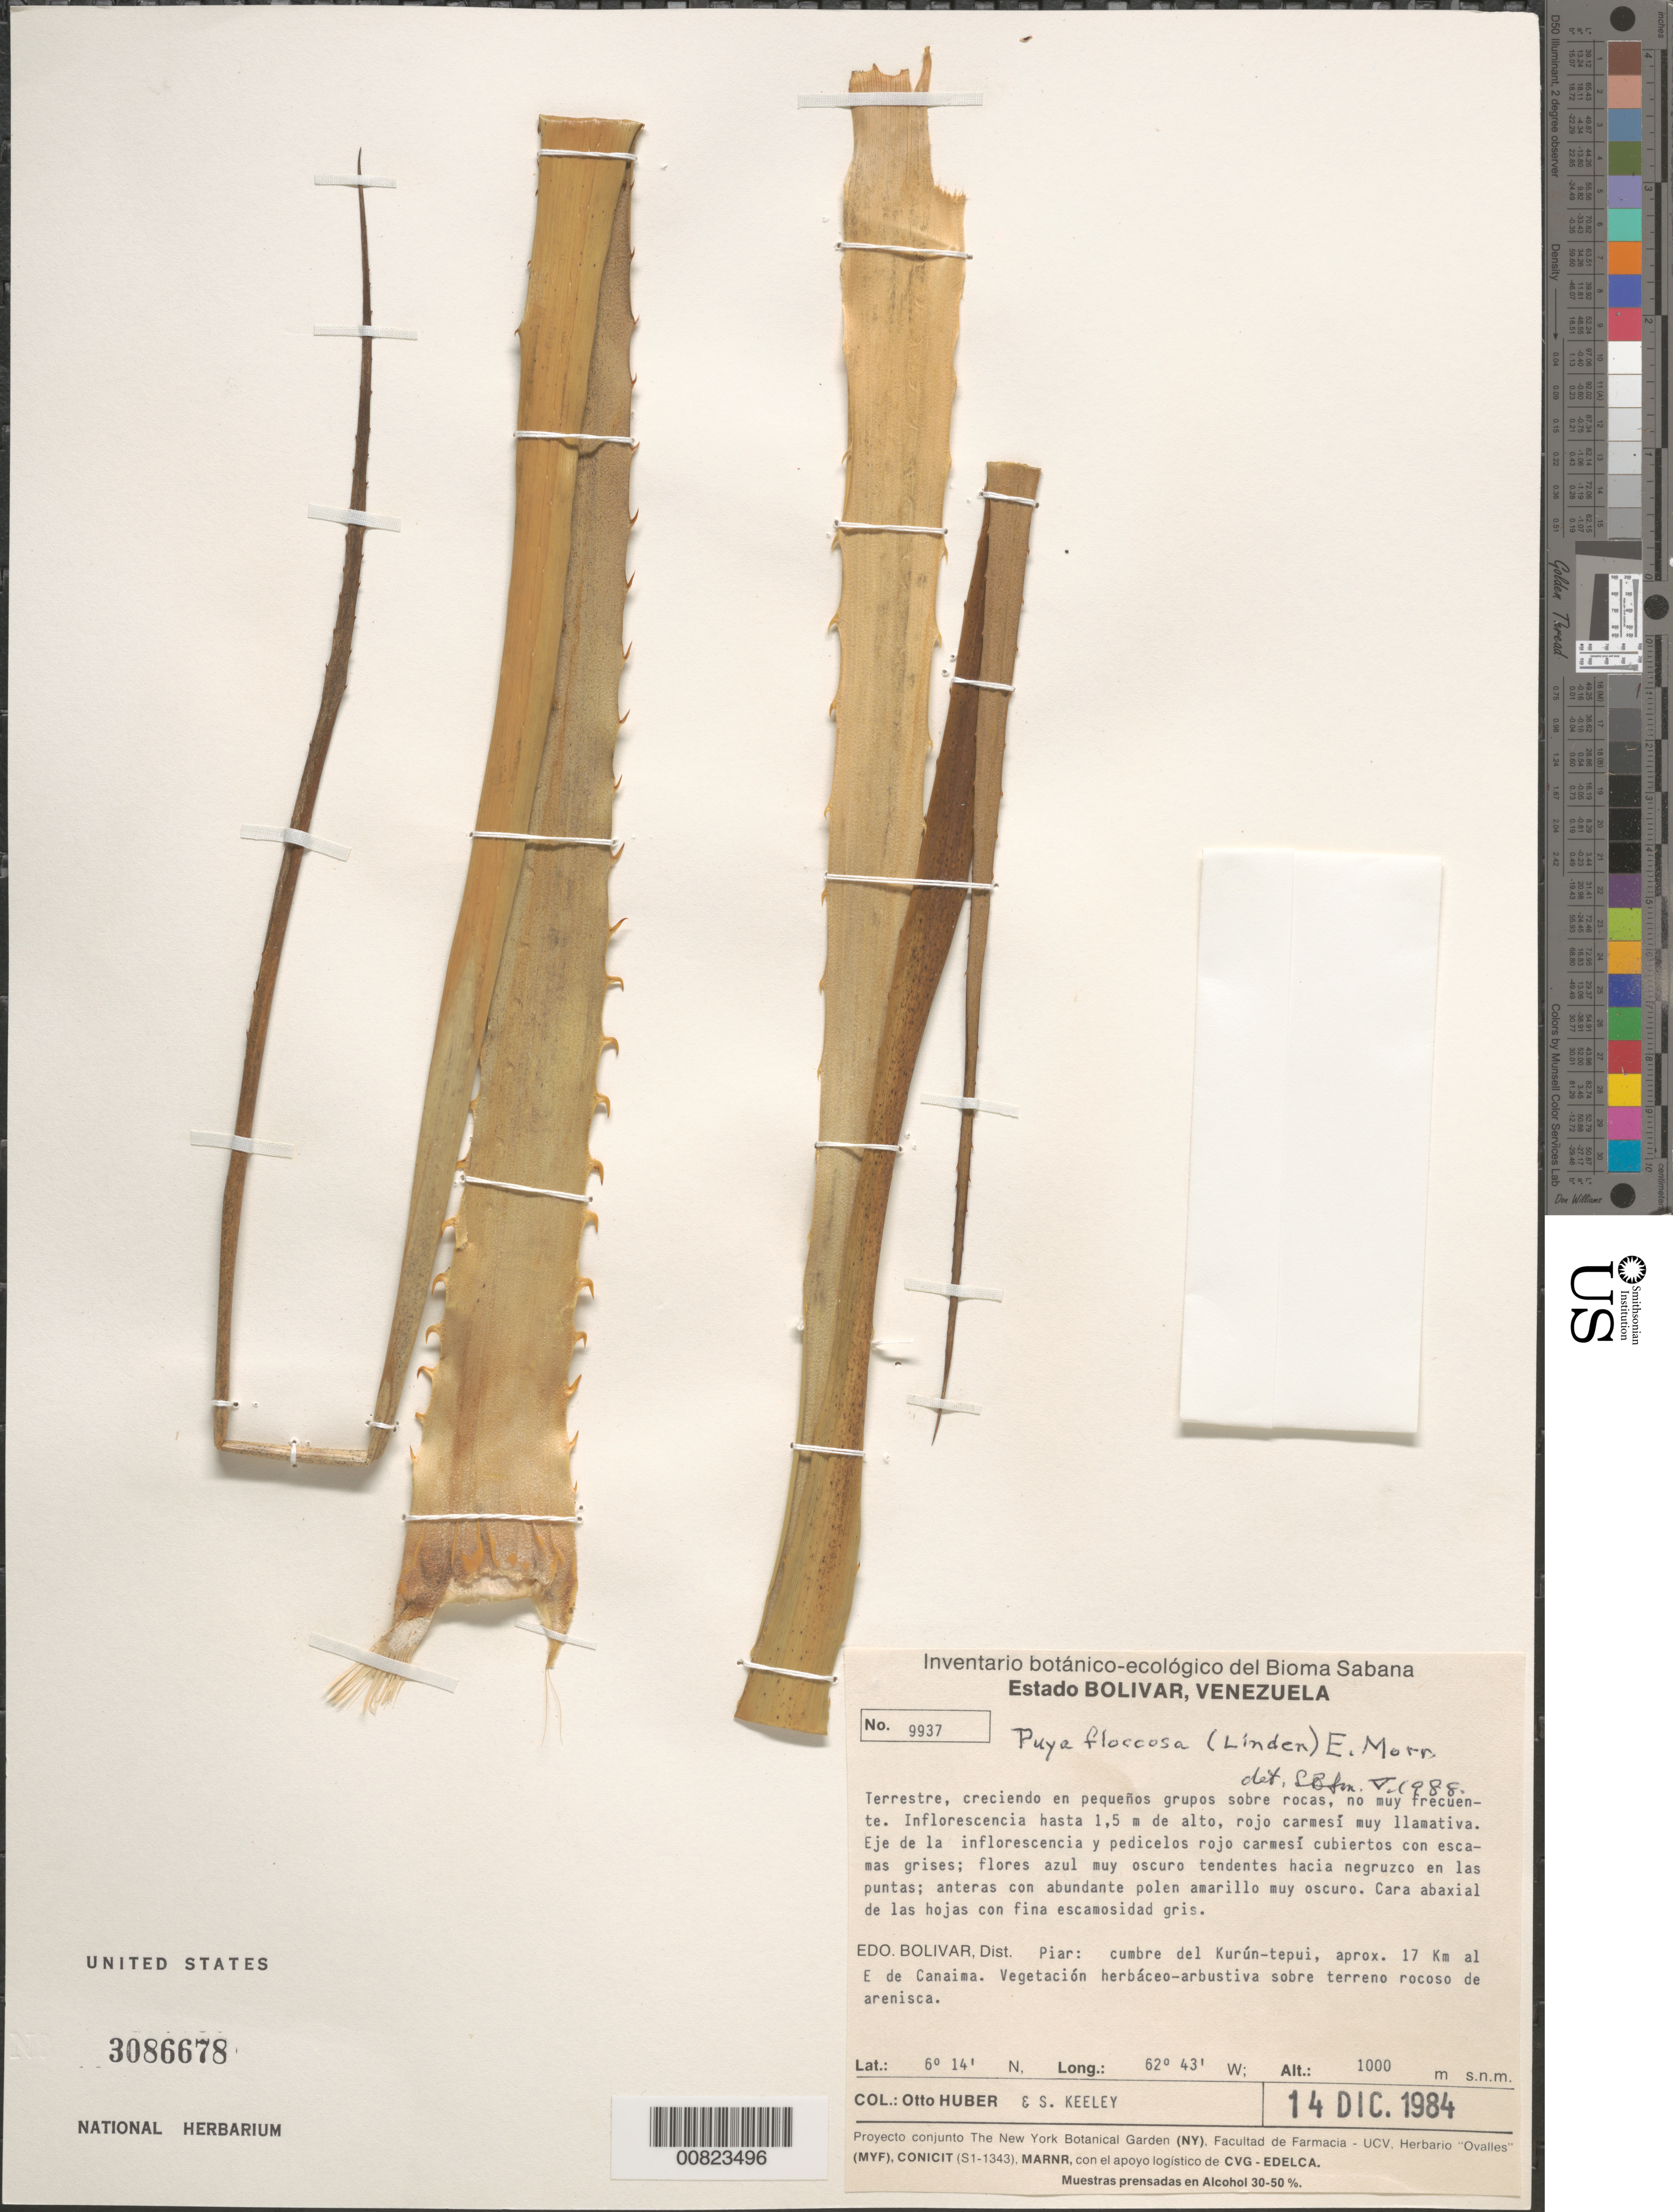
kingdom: Plantae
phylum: Tracheophyta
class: Liliopsida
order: Poales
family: Bromeliaceae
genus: Puya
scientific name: Puya floccosa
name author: (Linden) É. Morren ex Mez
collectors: O. Huber & S. Keeley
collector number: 9937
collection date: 1984-12-14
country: Venezuela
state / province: Bolivar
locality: Dist. Piar: cumbre del Kurún-tepui, aprox. 17 Km al E de Canaima.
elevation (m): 1000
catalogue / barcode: US 3086678